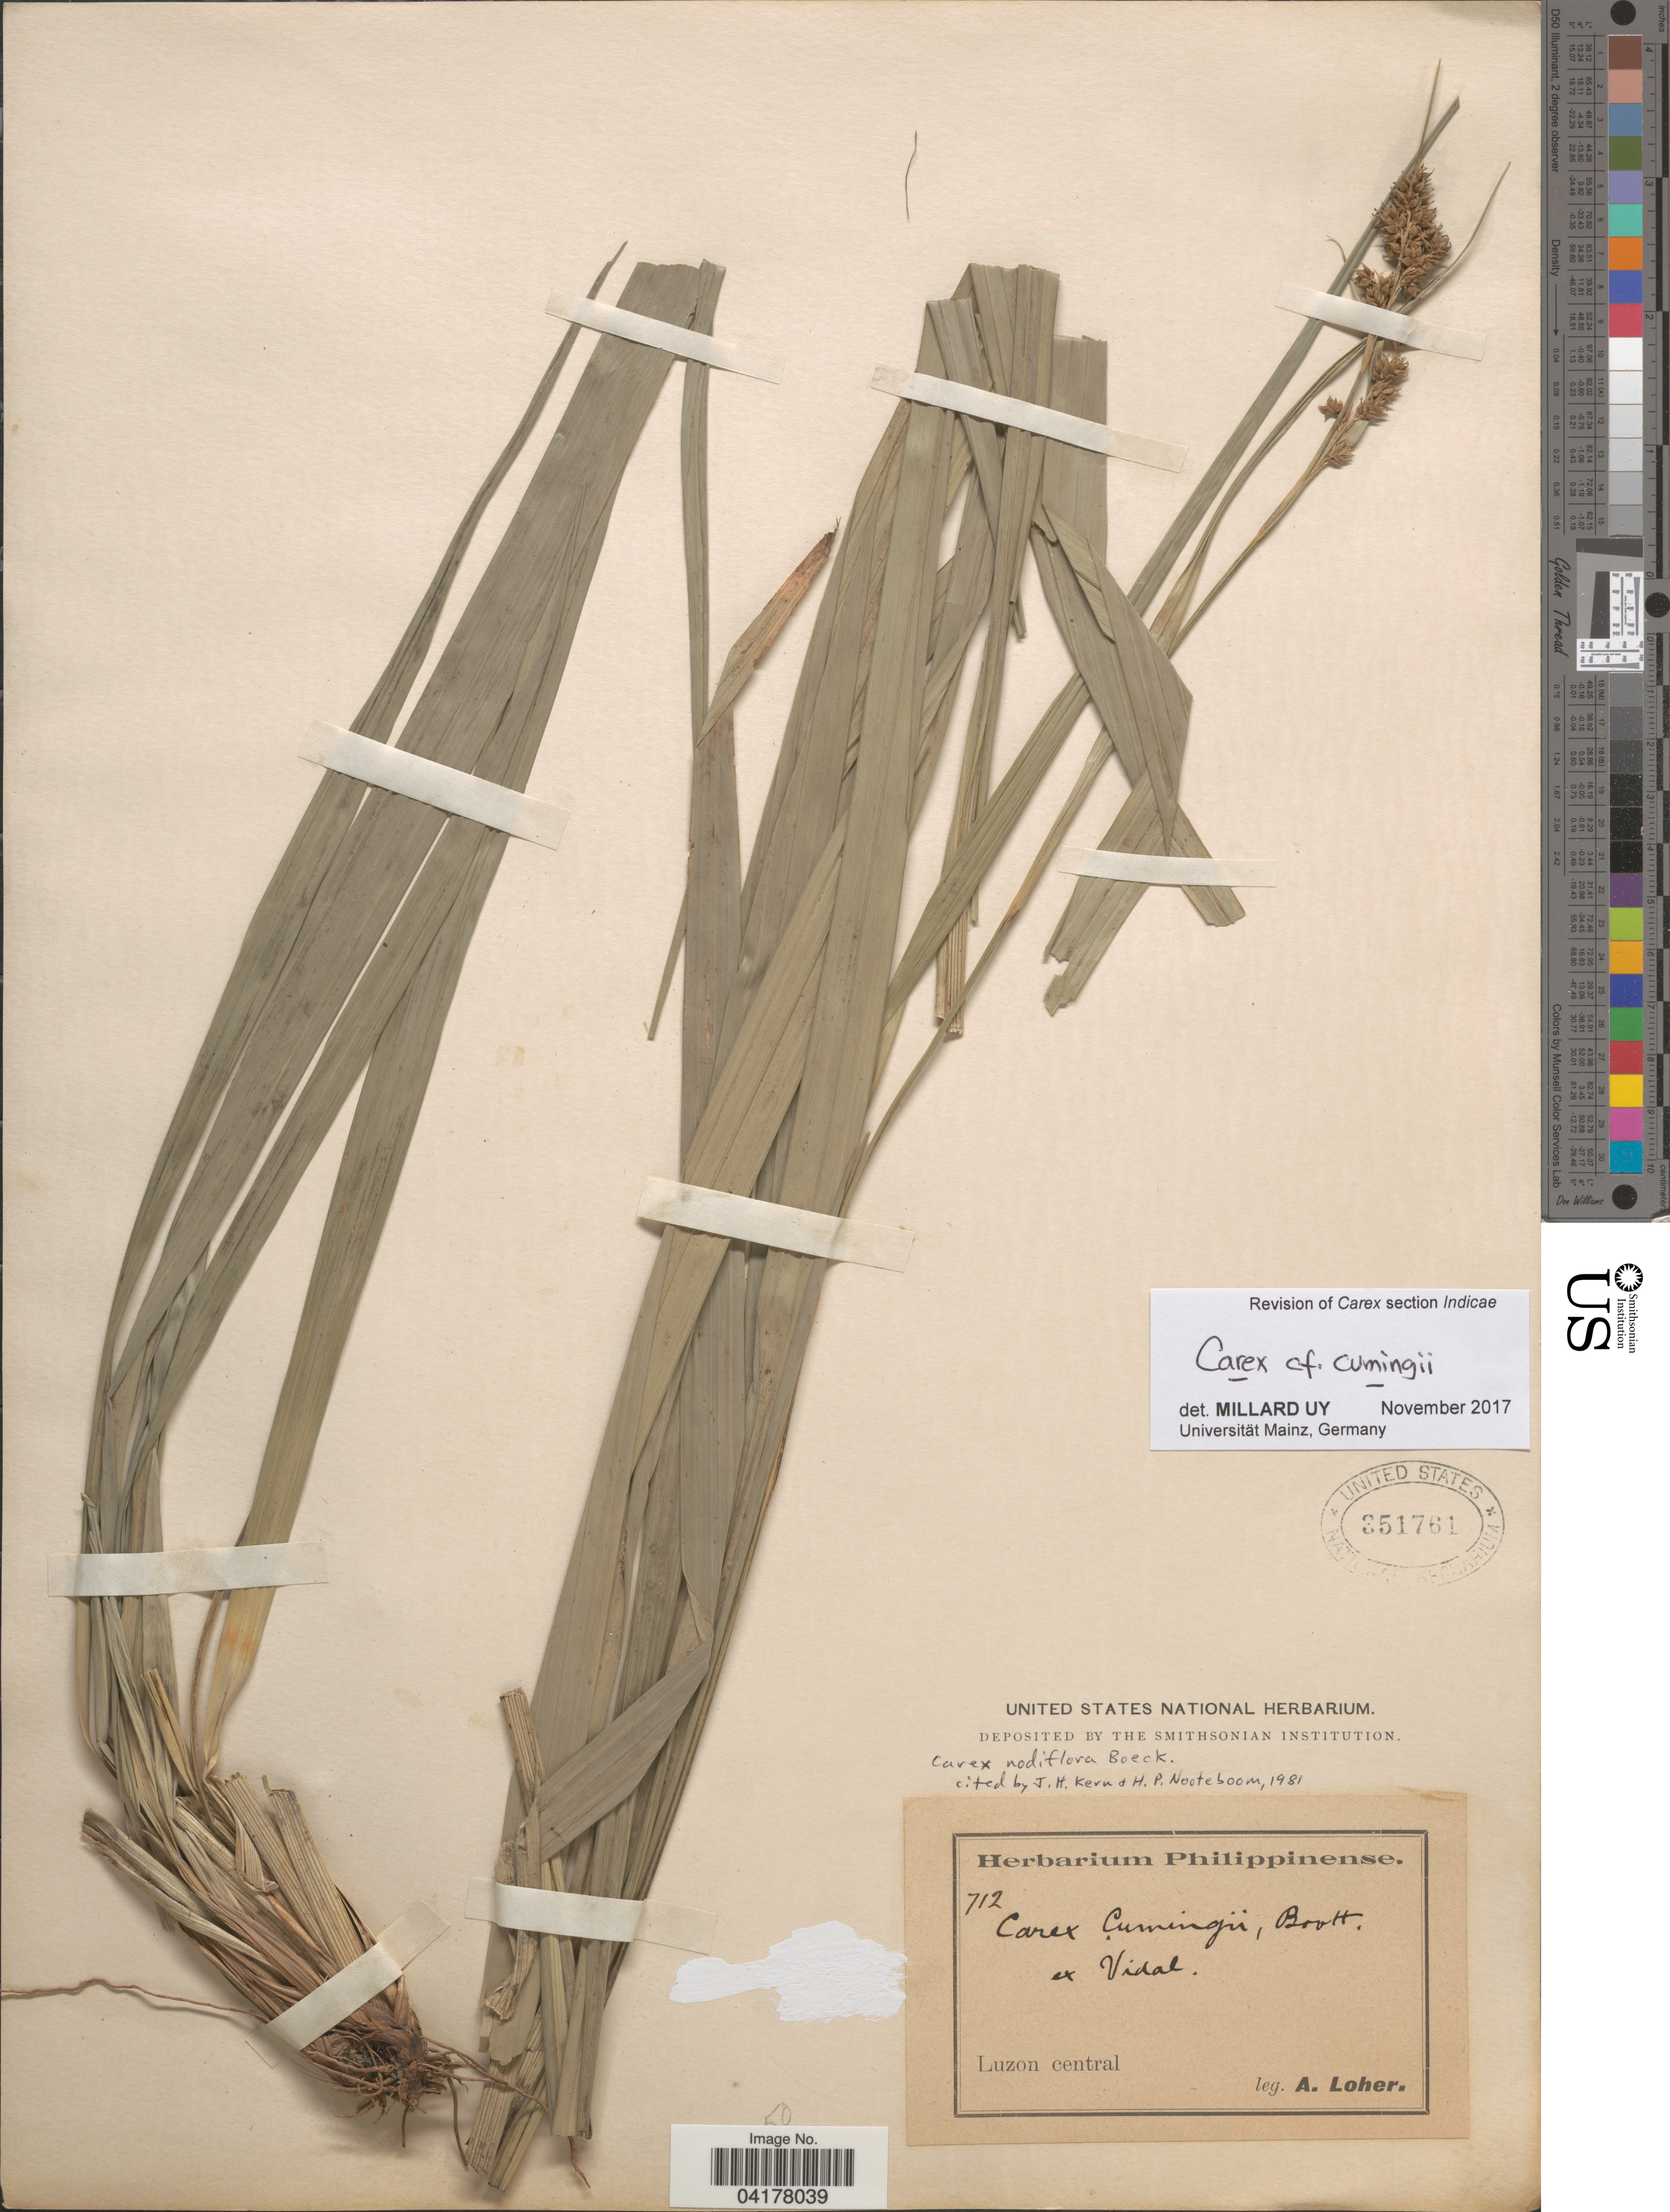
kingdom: Plantae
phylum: Tracheophyta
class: Liliopsida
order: Poales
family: Cyperaceae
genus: Carex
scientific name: Carex cumingiana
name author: Steud.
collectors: A. Loher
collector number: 712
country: Philippines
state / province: Central Luzon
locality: Luzon central.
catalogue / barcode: US 351761